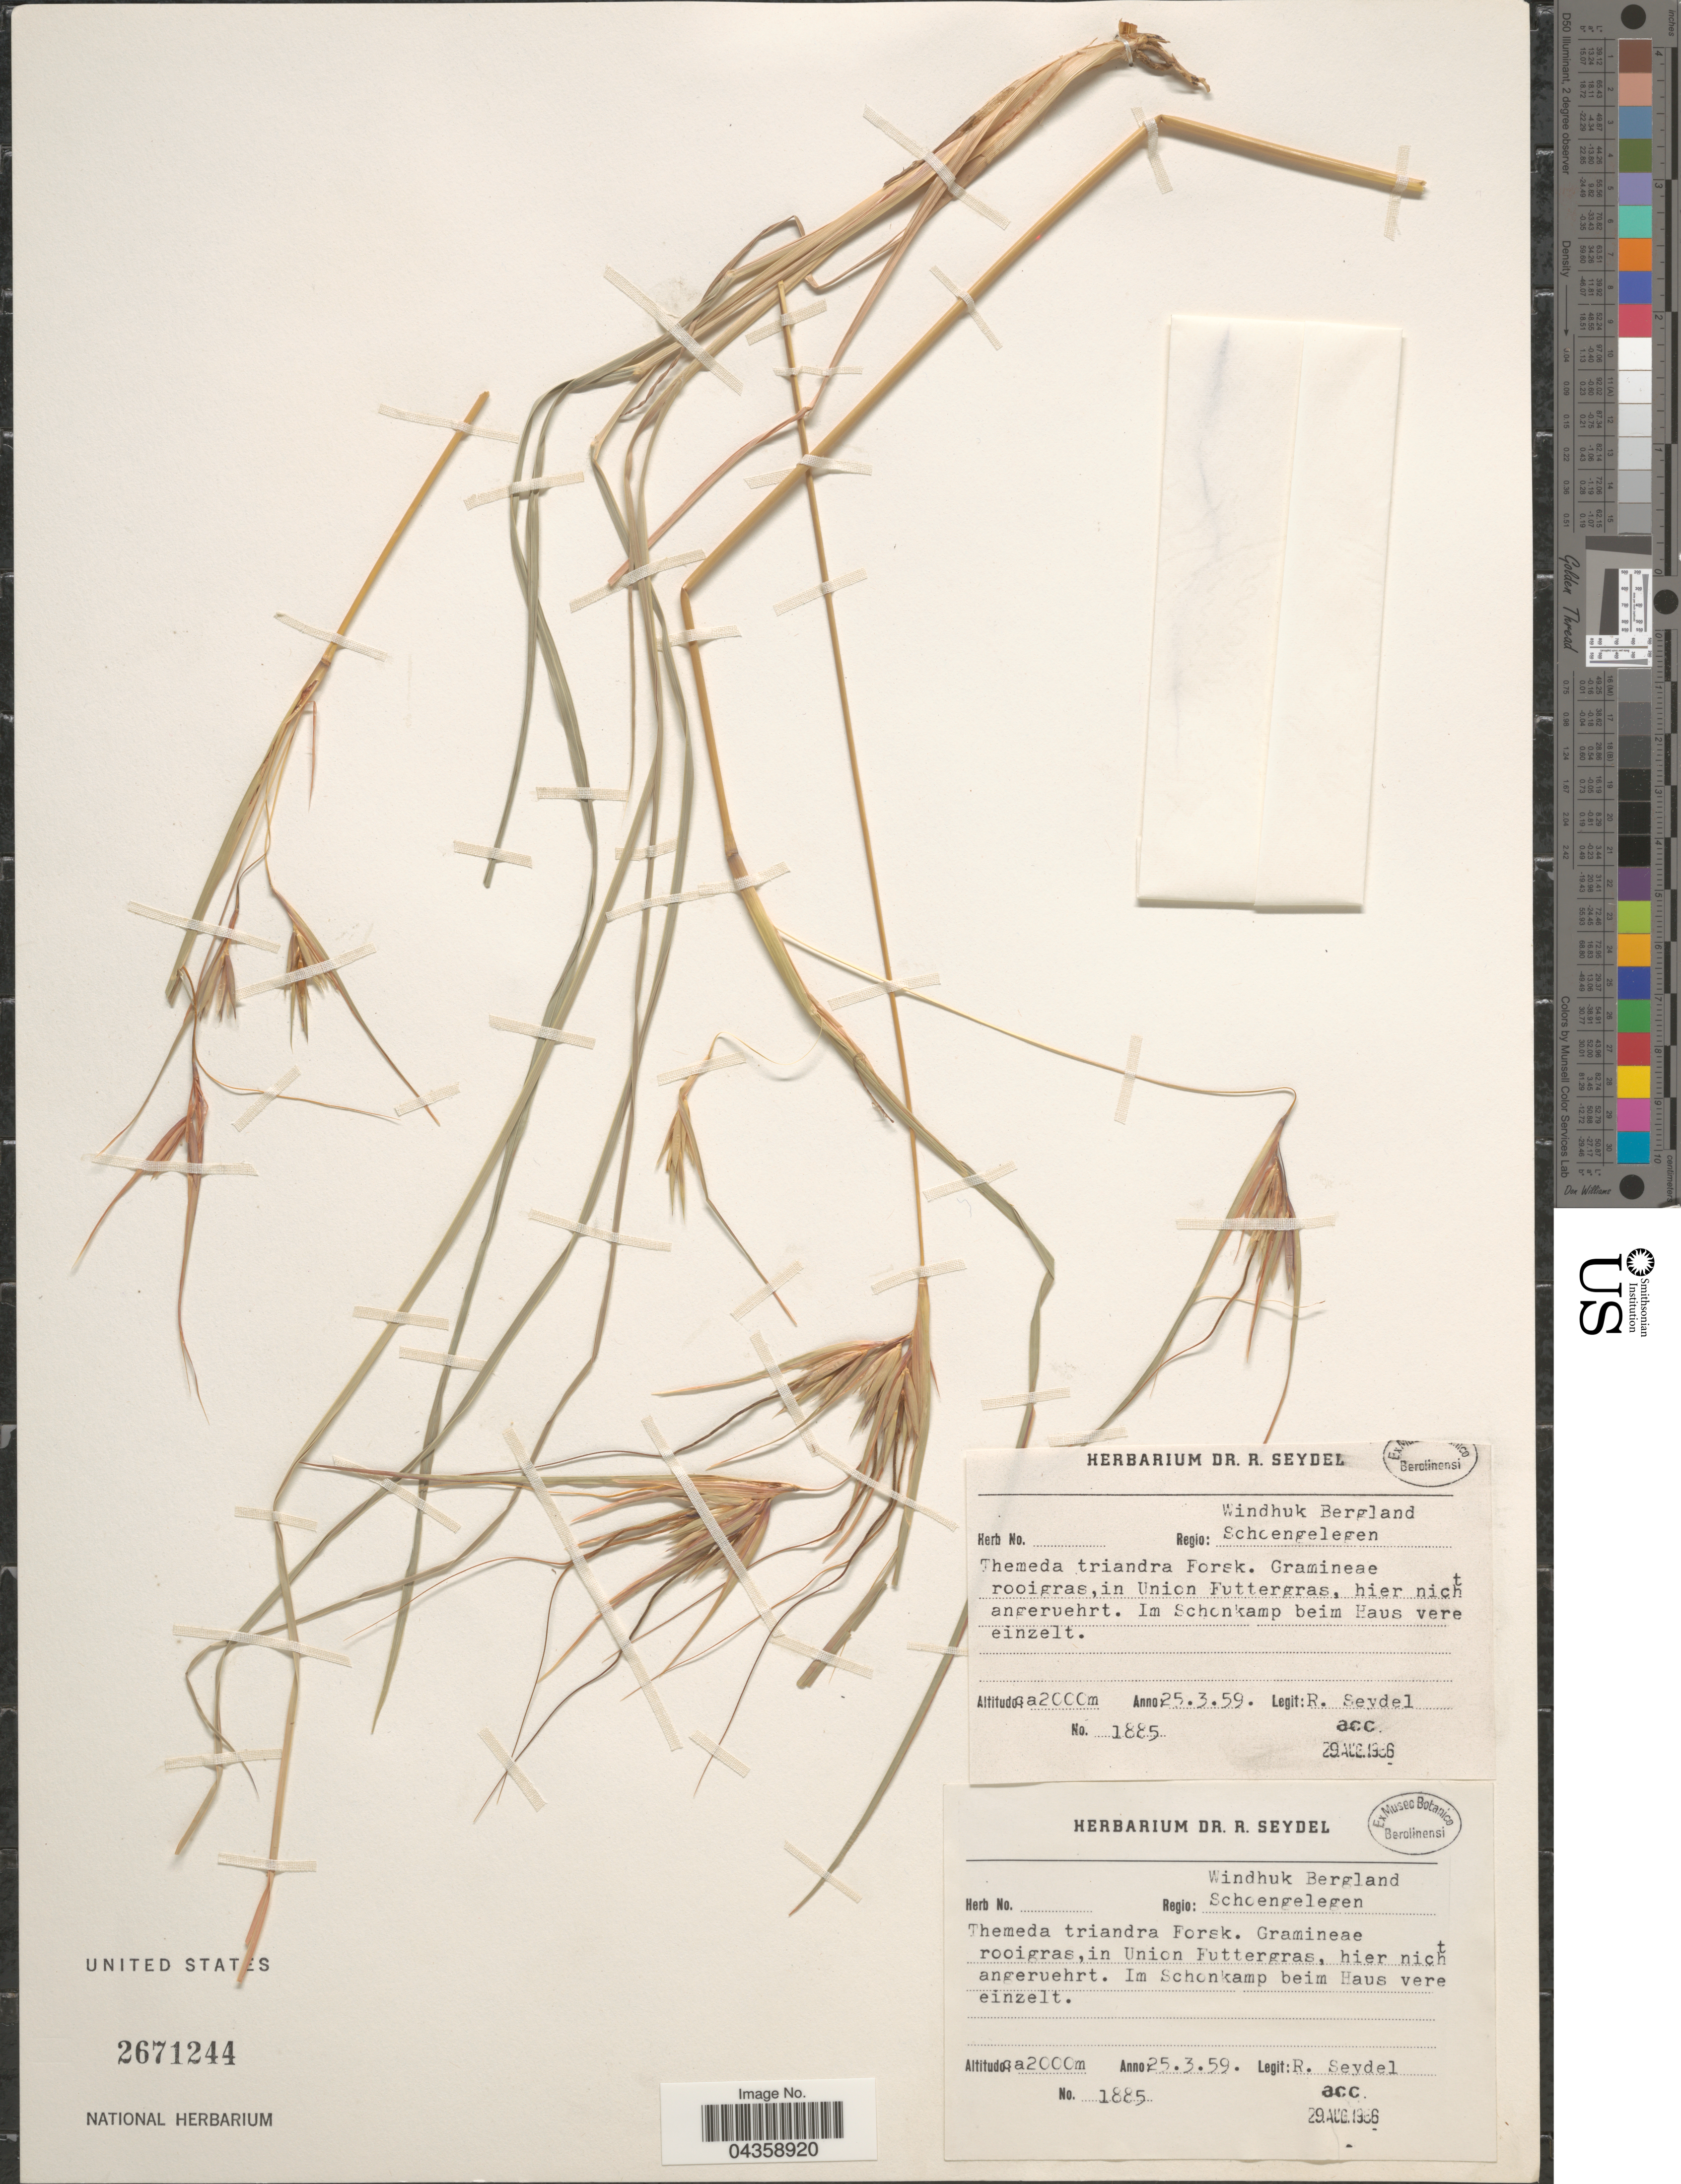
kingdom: Plantae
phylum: Tracheophyta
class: Liliopsida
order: Poales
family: Poaceae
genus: Themeda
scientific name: Themeda triandra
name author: Forssk.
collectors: R. Seydel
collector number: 1885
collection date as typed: Transcribed d/m/y: 25/3/59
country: Namibia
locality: Regio: Windhuk Bergland. Schoengelegen. In Union Futtergras, hier nicht angeruehrt. Im Schonkamp beim Haus vere einzelt.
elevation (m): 2000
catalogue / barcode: US 2671244